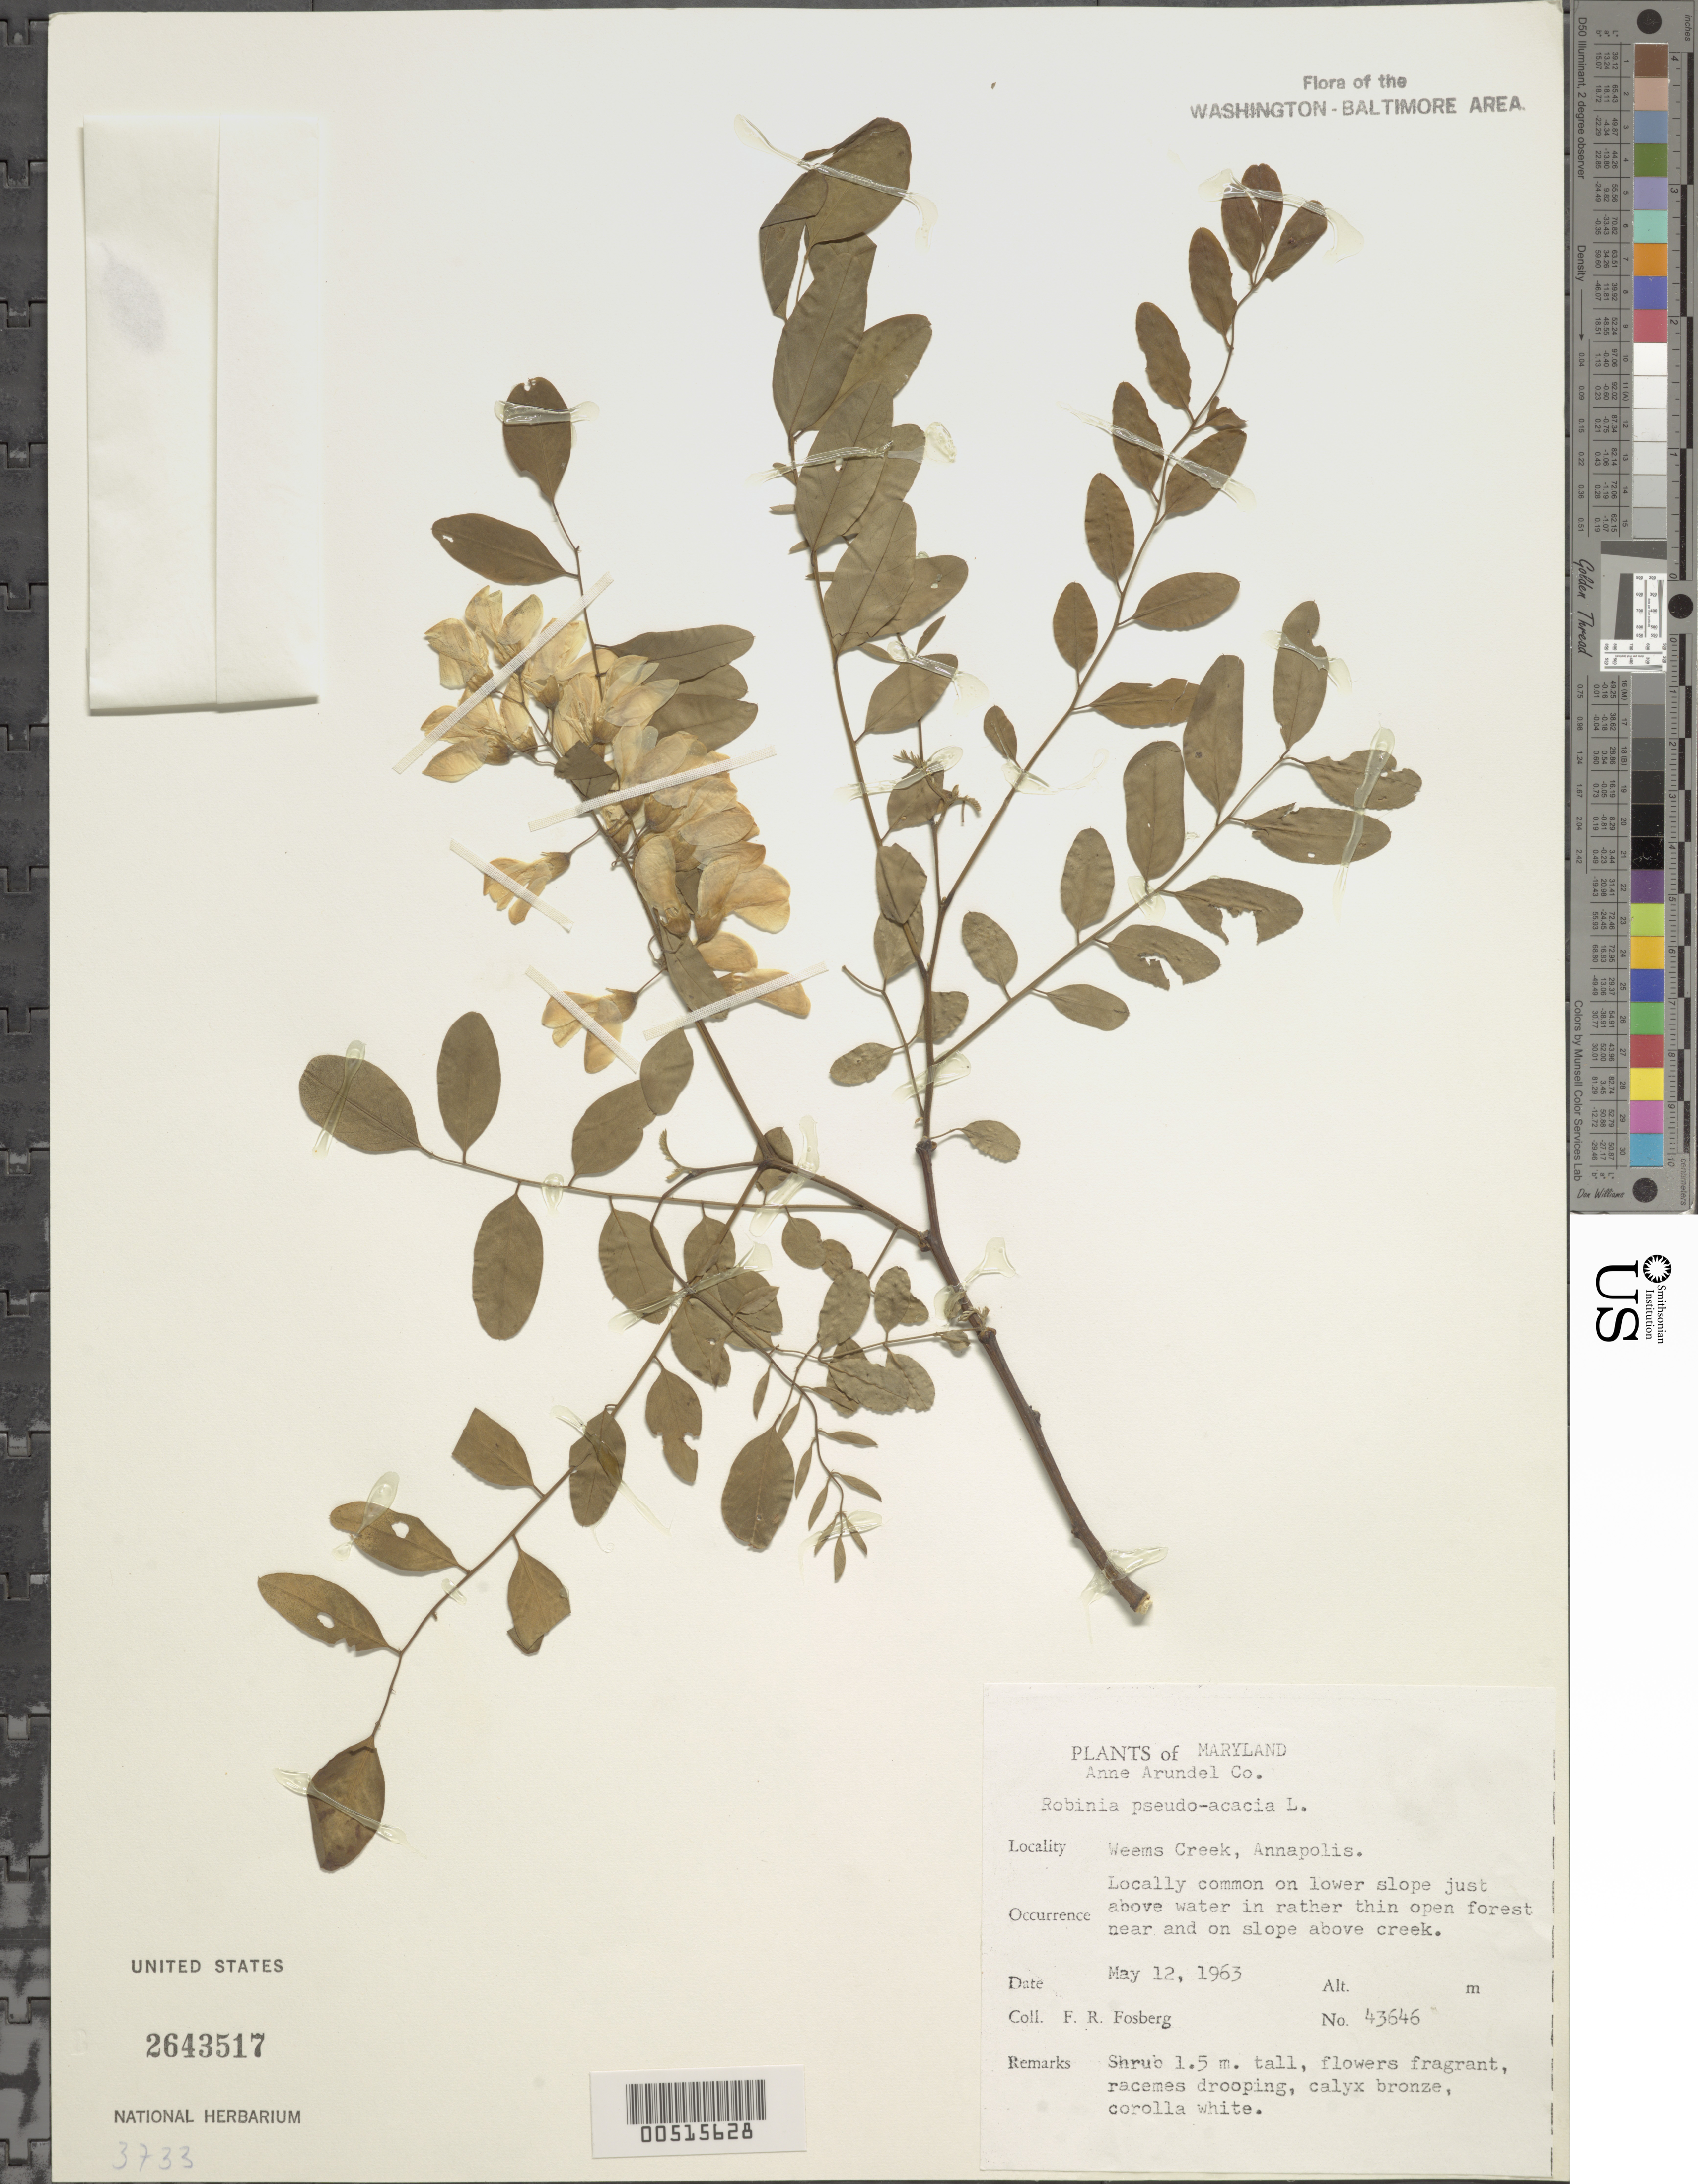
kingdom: Plantae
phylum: Tracheophyta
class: Magnoliopsida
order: Fabales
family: Fabaceae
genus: Robinia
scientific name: Robinia pseudoacacia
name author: L.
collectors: F. R. Fosberg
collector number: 43646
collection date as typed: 12 May 1963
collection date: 1963-05-12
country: United States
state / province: Maryland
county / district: Anne Arundel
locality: Annapolis, Weems Creek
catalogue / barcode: US 2643517